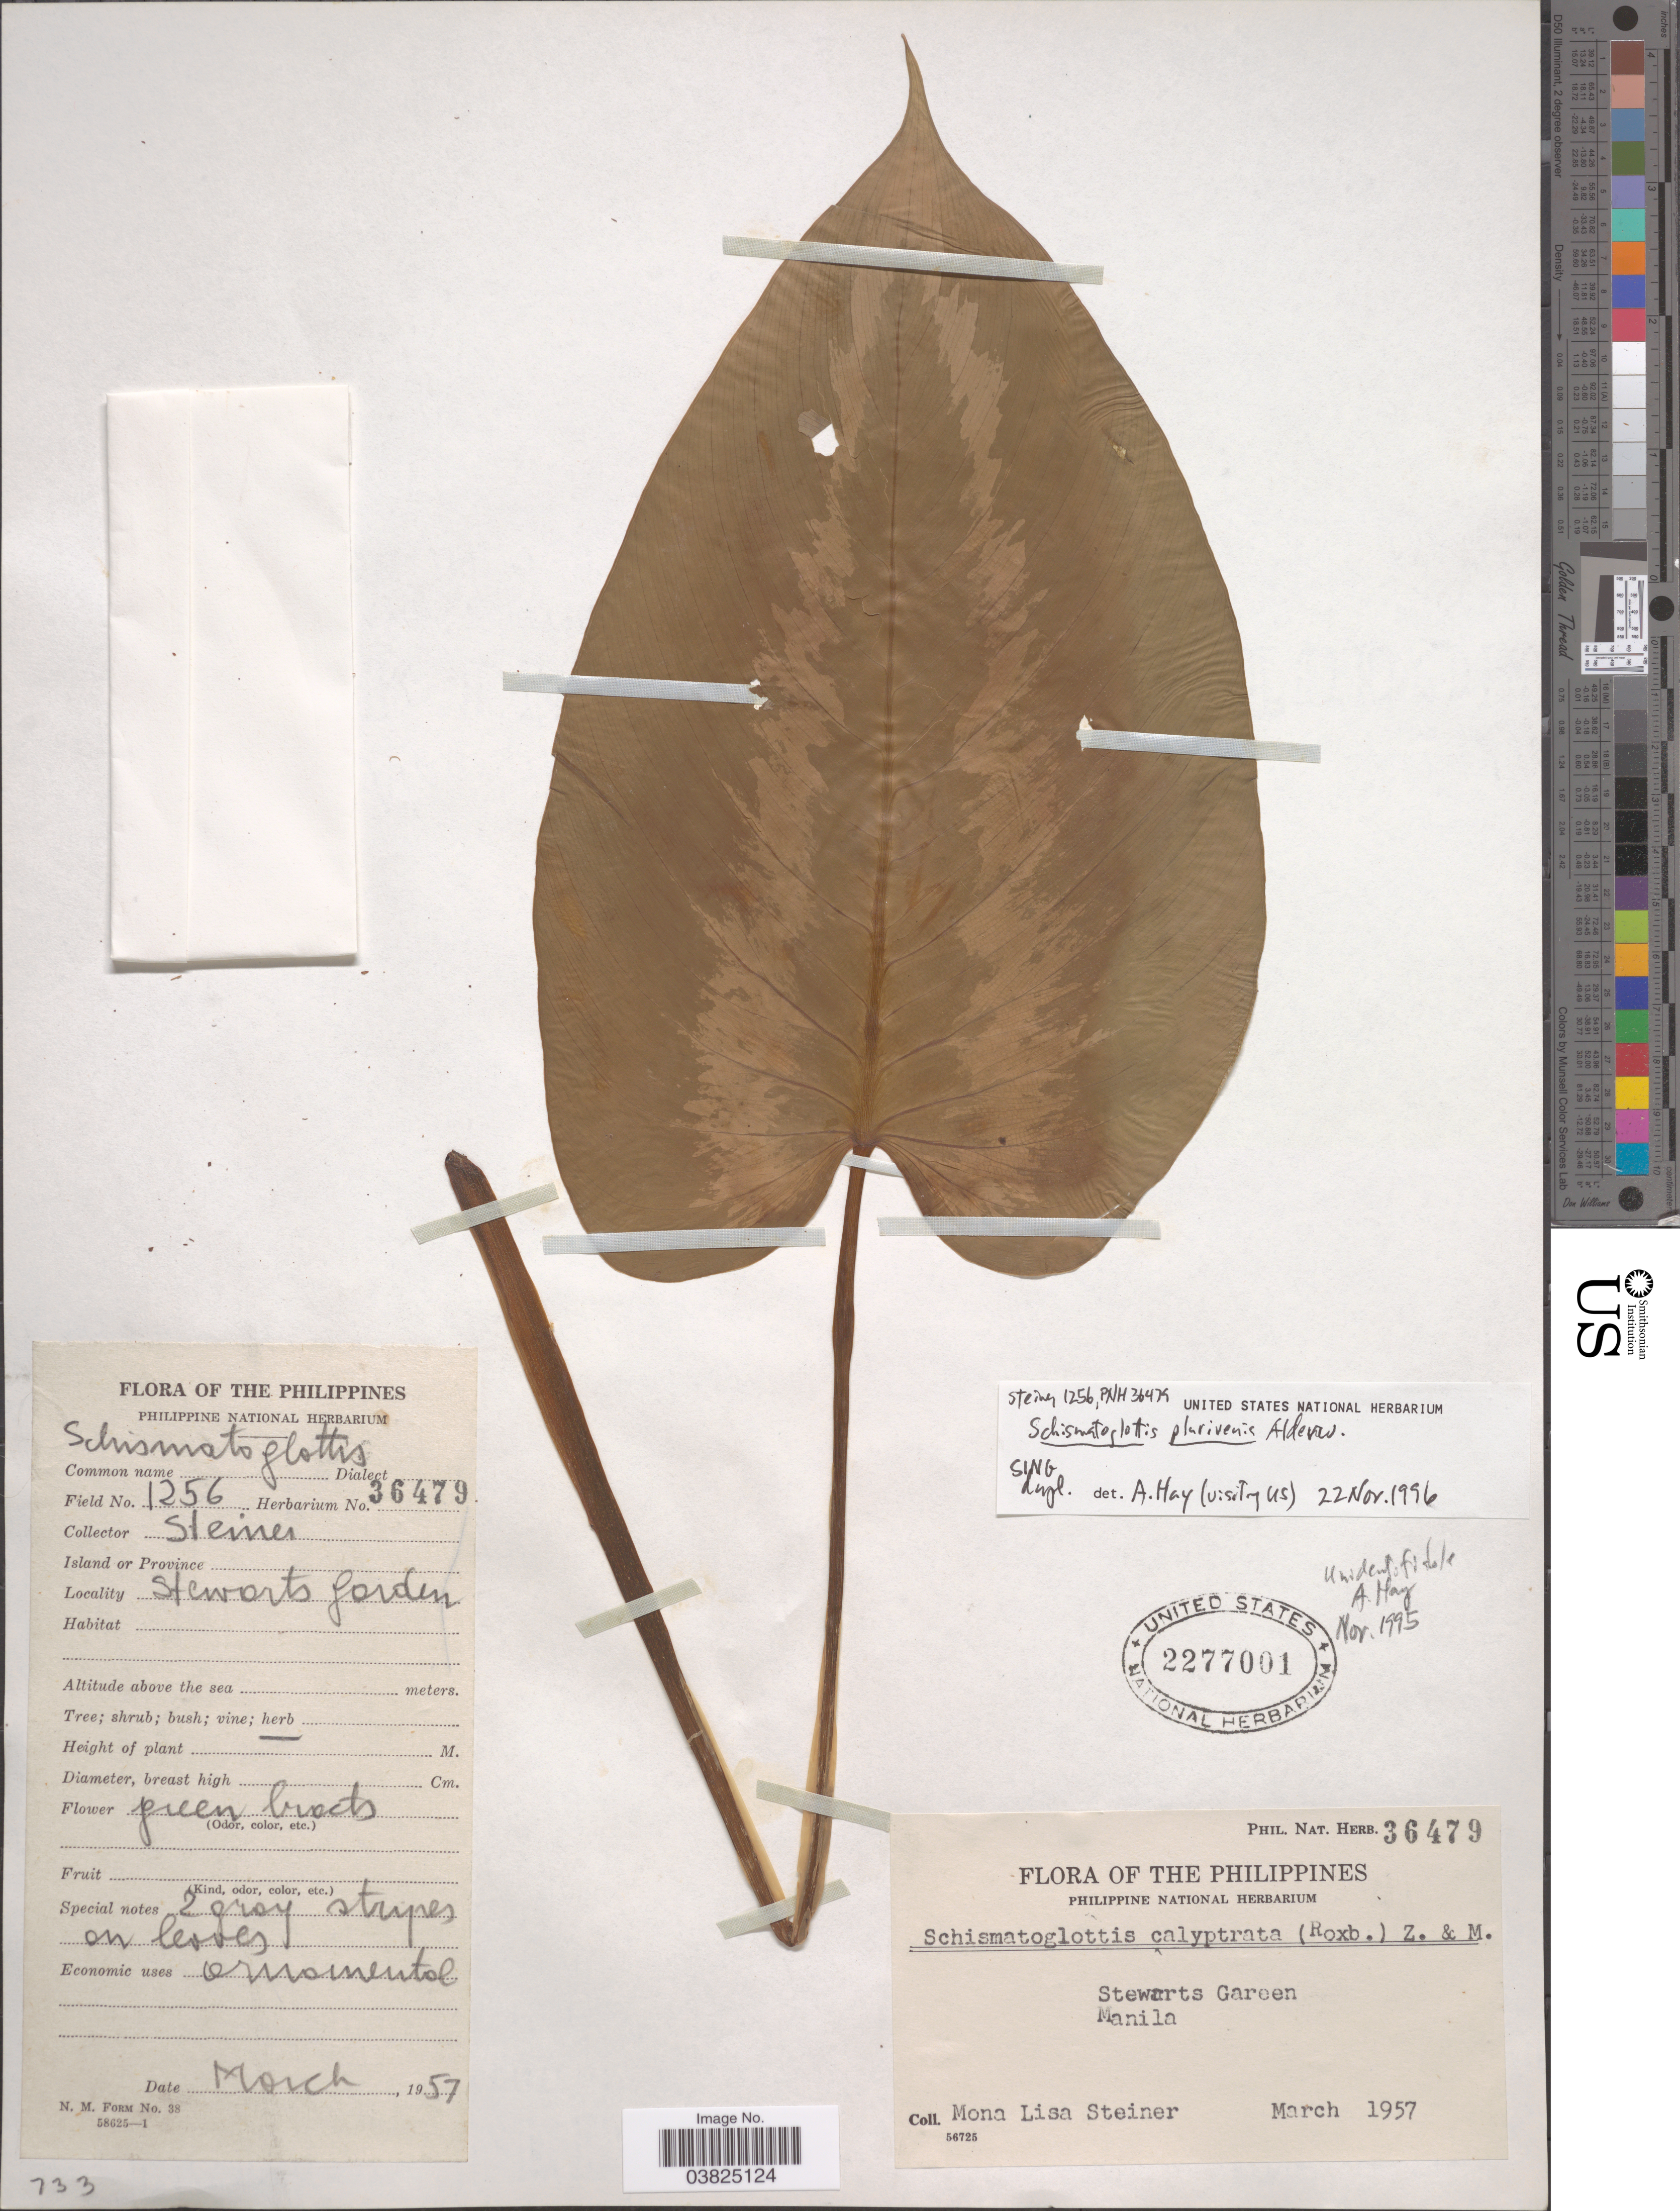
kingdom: Plantae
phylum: Tracheophyta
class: Liliopsida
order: Alismatales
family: Araceae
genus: Schismatoglottis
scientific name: Schismatoglottis plurivenia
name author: Alderw.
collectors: M. Steiner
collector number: Phil. Nat. Herb. 36479/1256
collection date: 1957-03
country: Philippines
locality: Stewarts Garden, Manila.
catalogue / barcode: US 2277001